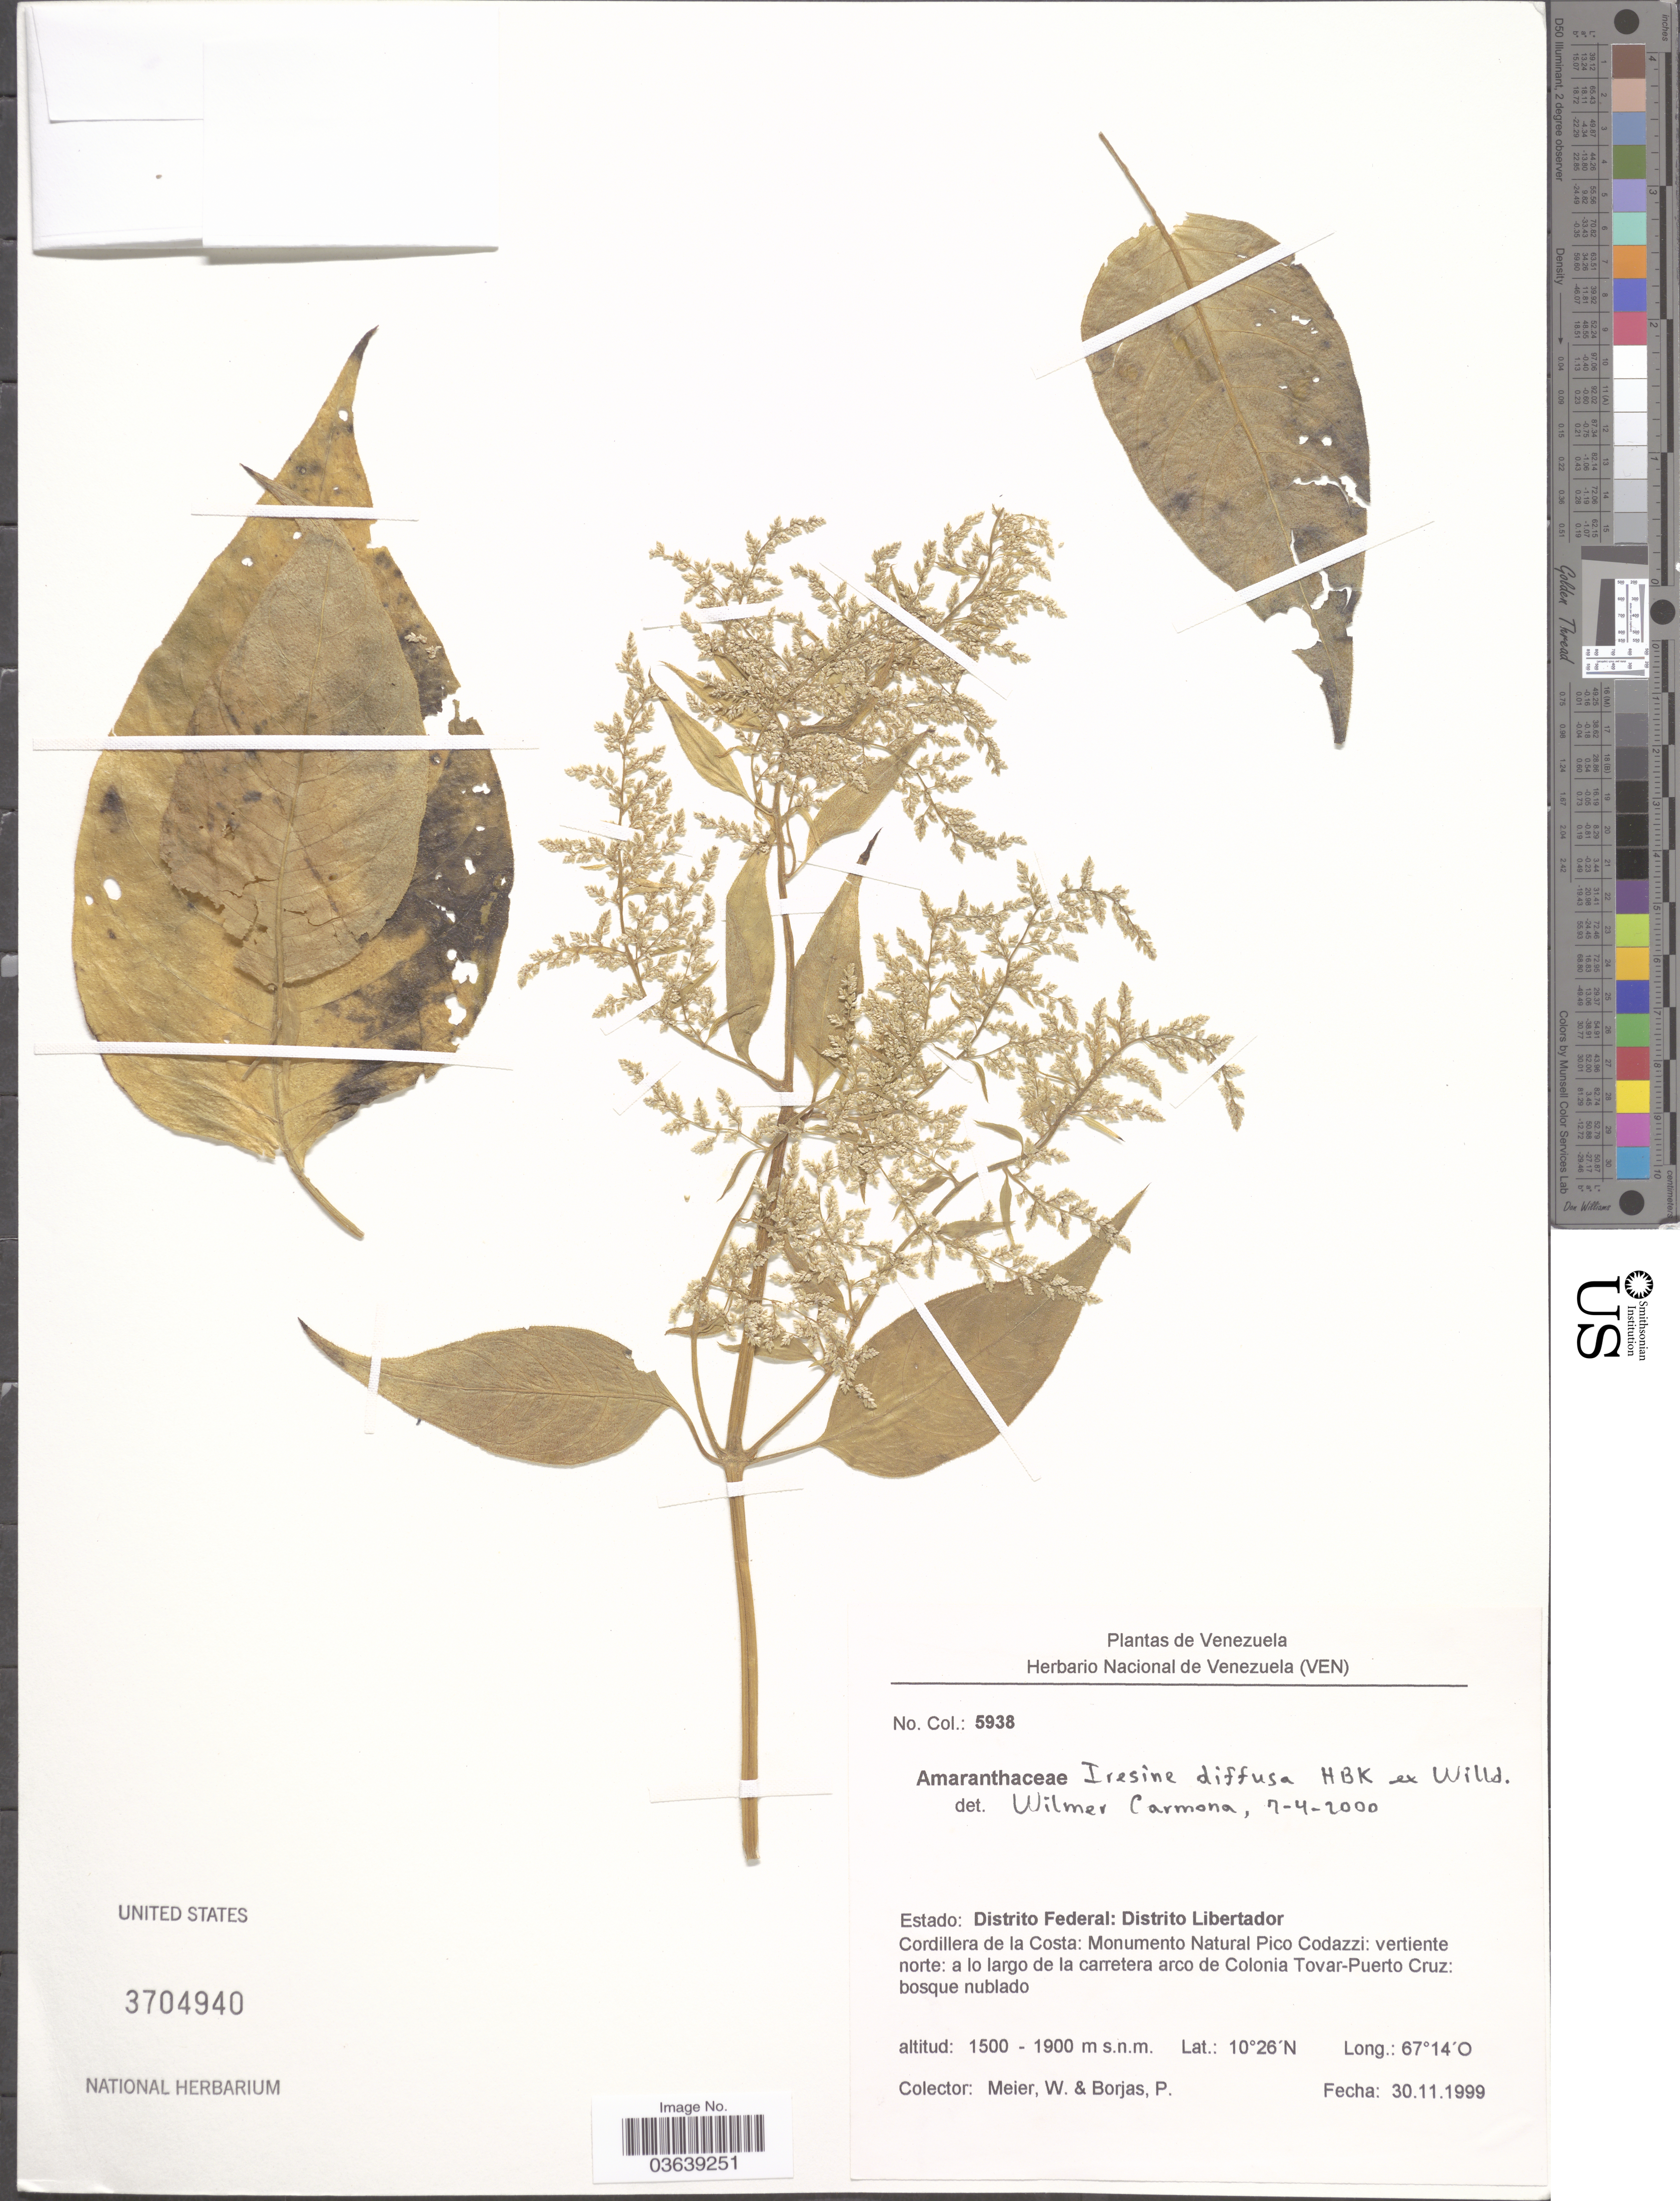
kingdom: Plantae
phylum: Tracheophyta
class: Magnoliopsida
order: Caryophyllales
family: Amaranthaceae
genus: Iresine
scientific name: Iresine celosia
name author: L.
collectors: W. Meier & P. Borjas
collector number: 5938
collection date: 1999-11-30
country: Venezuela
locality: Distrito Federal: Distrito Libertador. Cordillera de la Costa: Monumento Natural Pico Codazzi: vertiente norte: a lo largo de la carretera arco de Colonia Tovar-Puerto Cruz.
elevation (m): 1500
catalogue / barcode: US 3704940